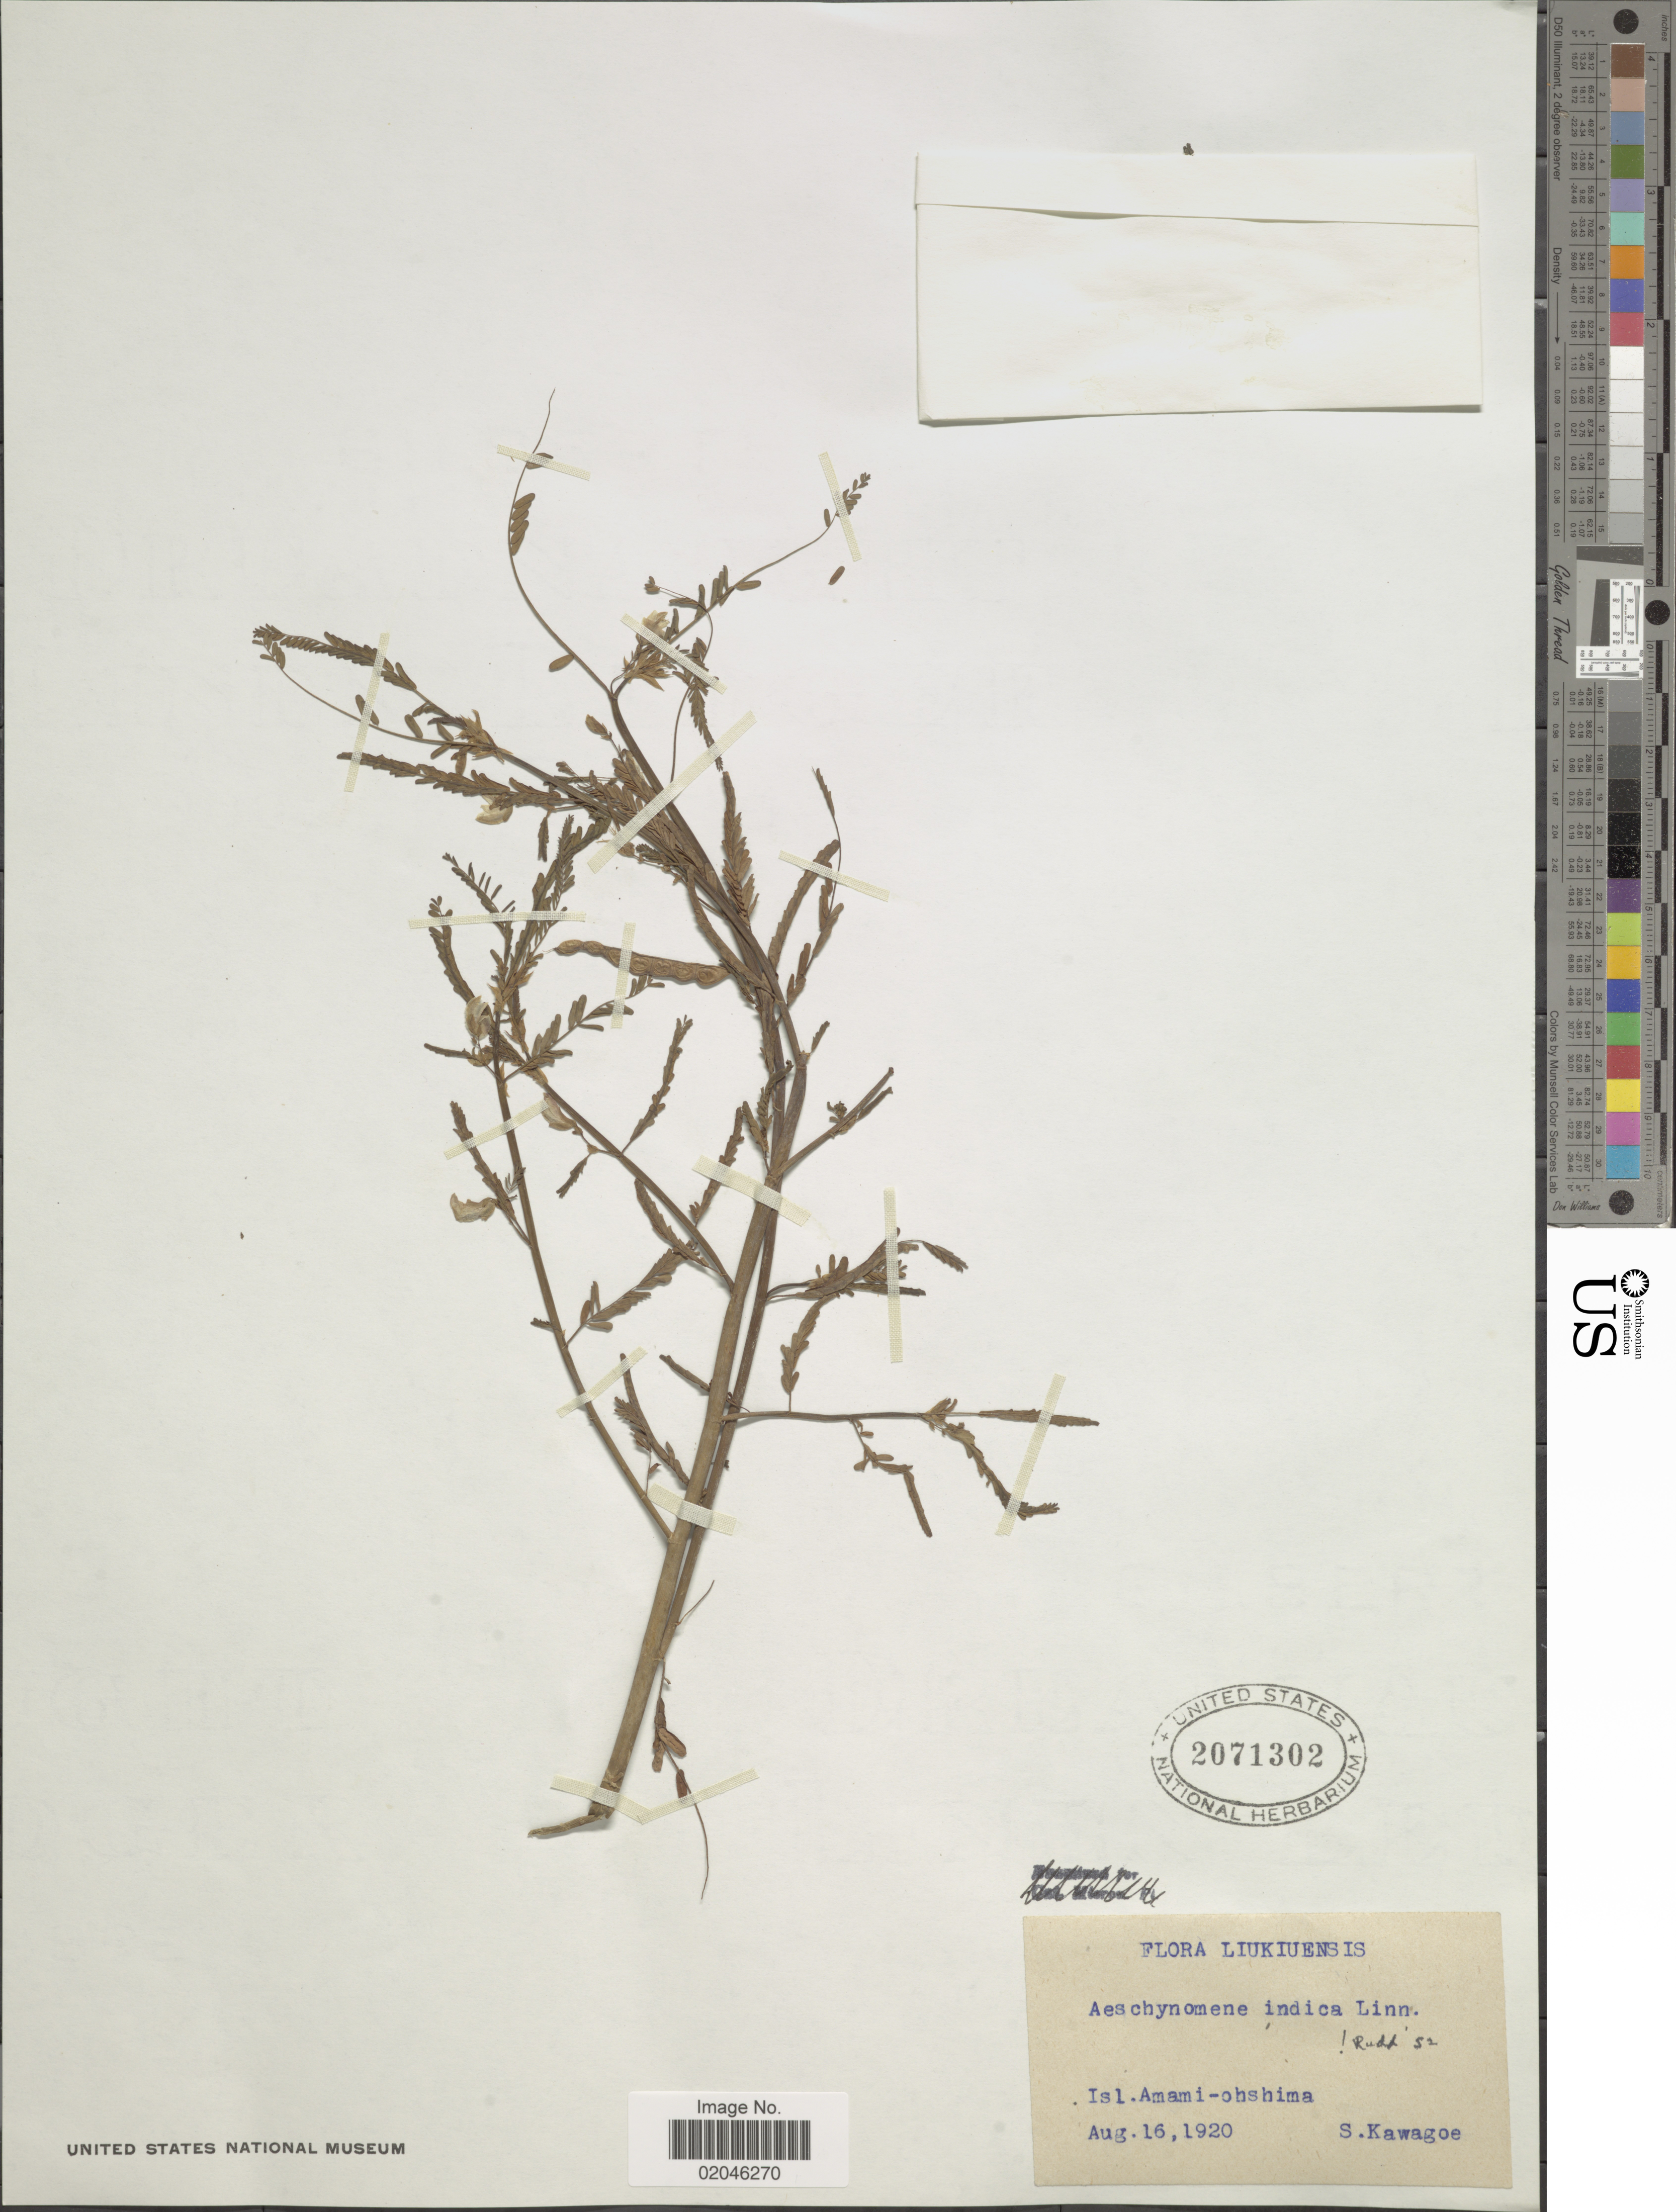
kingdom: Plantae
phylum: Tracheophyta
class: Magnoliopsida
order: Fabales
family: Fabaceae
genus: Aeschynomene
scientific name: Aeschynomene indica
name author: L.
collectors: S. Kawagoe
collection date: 1920-08-16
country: Japan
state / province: Okinawa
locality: Liukiuensis, Isl. Amami-ohshima.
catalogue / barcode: US 2071302